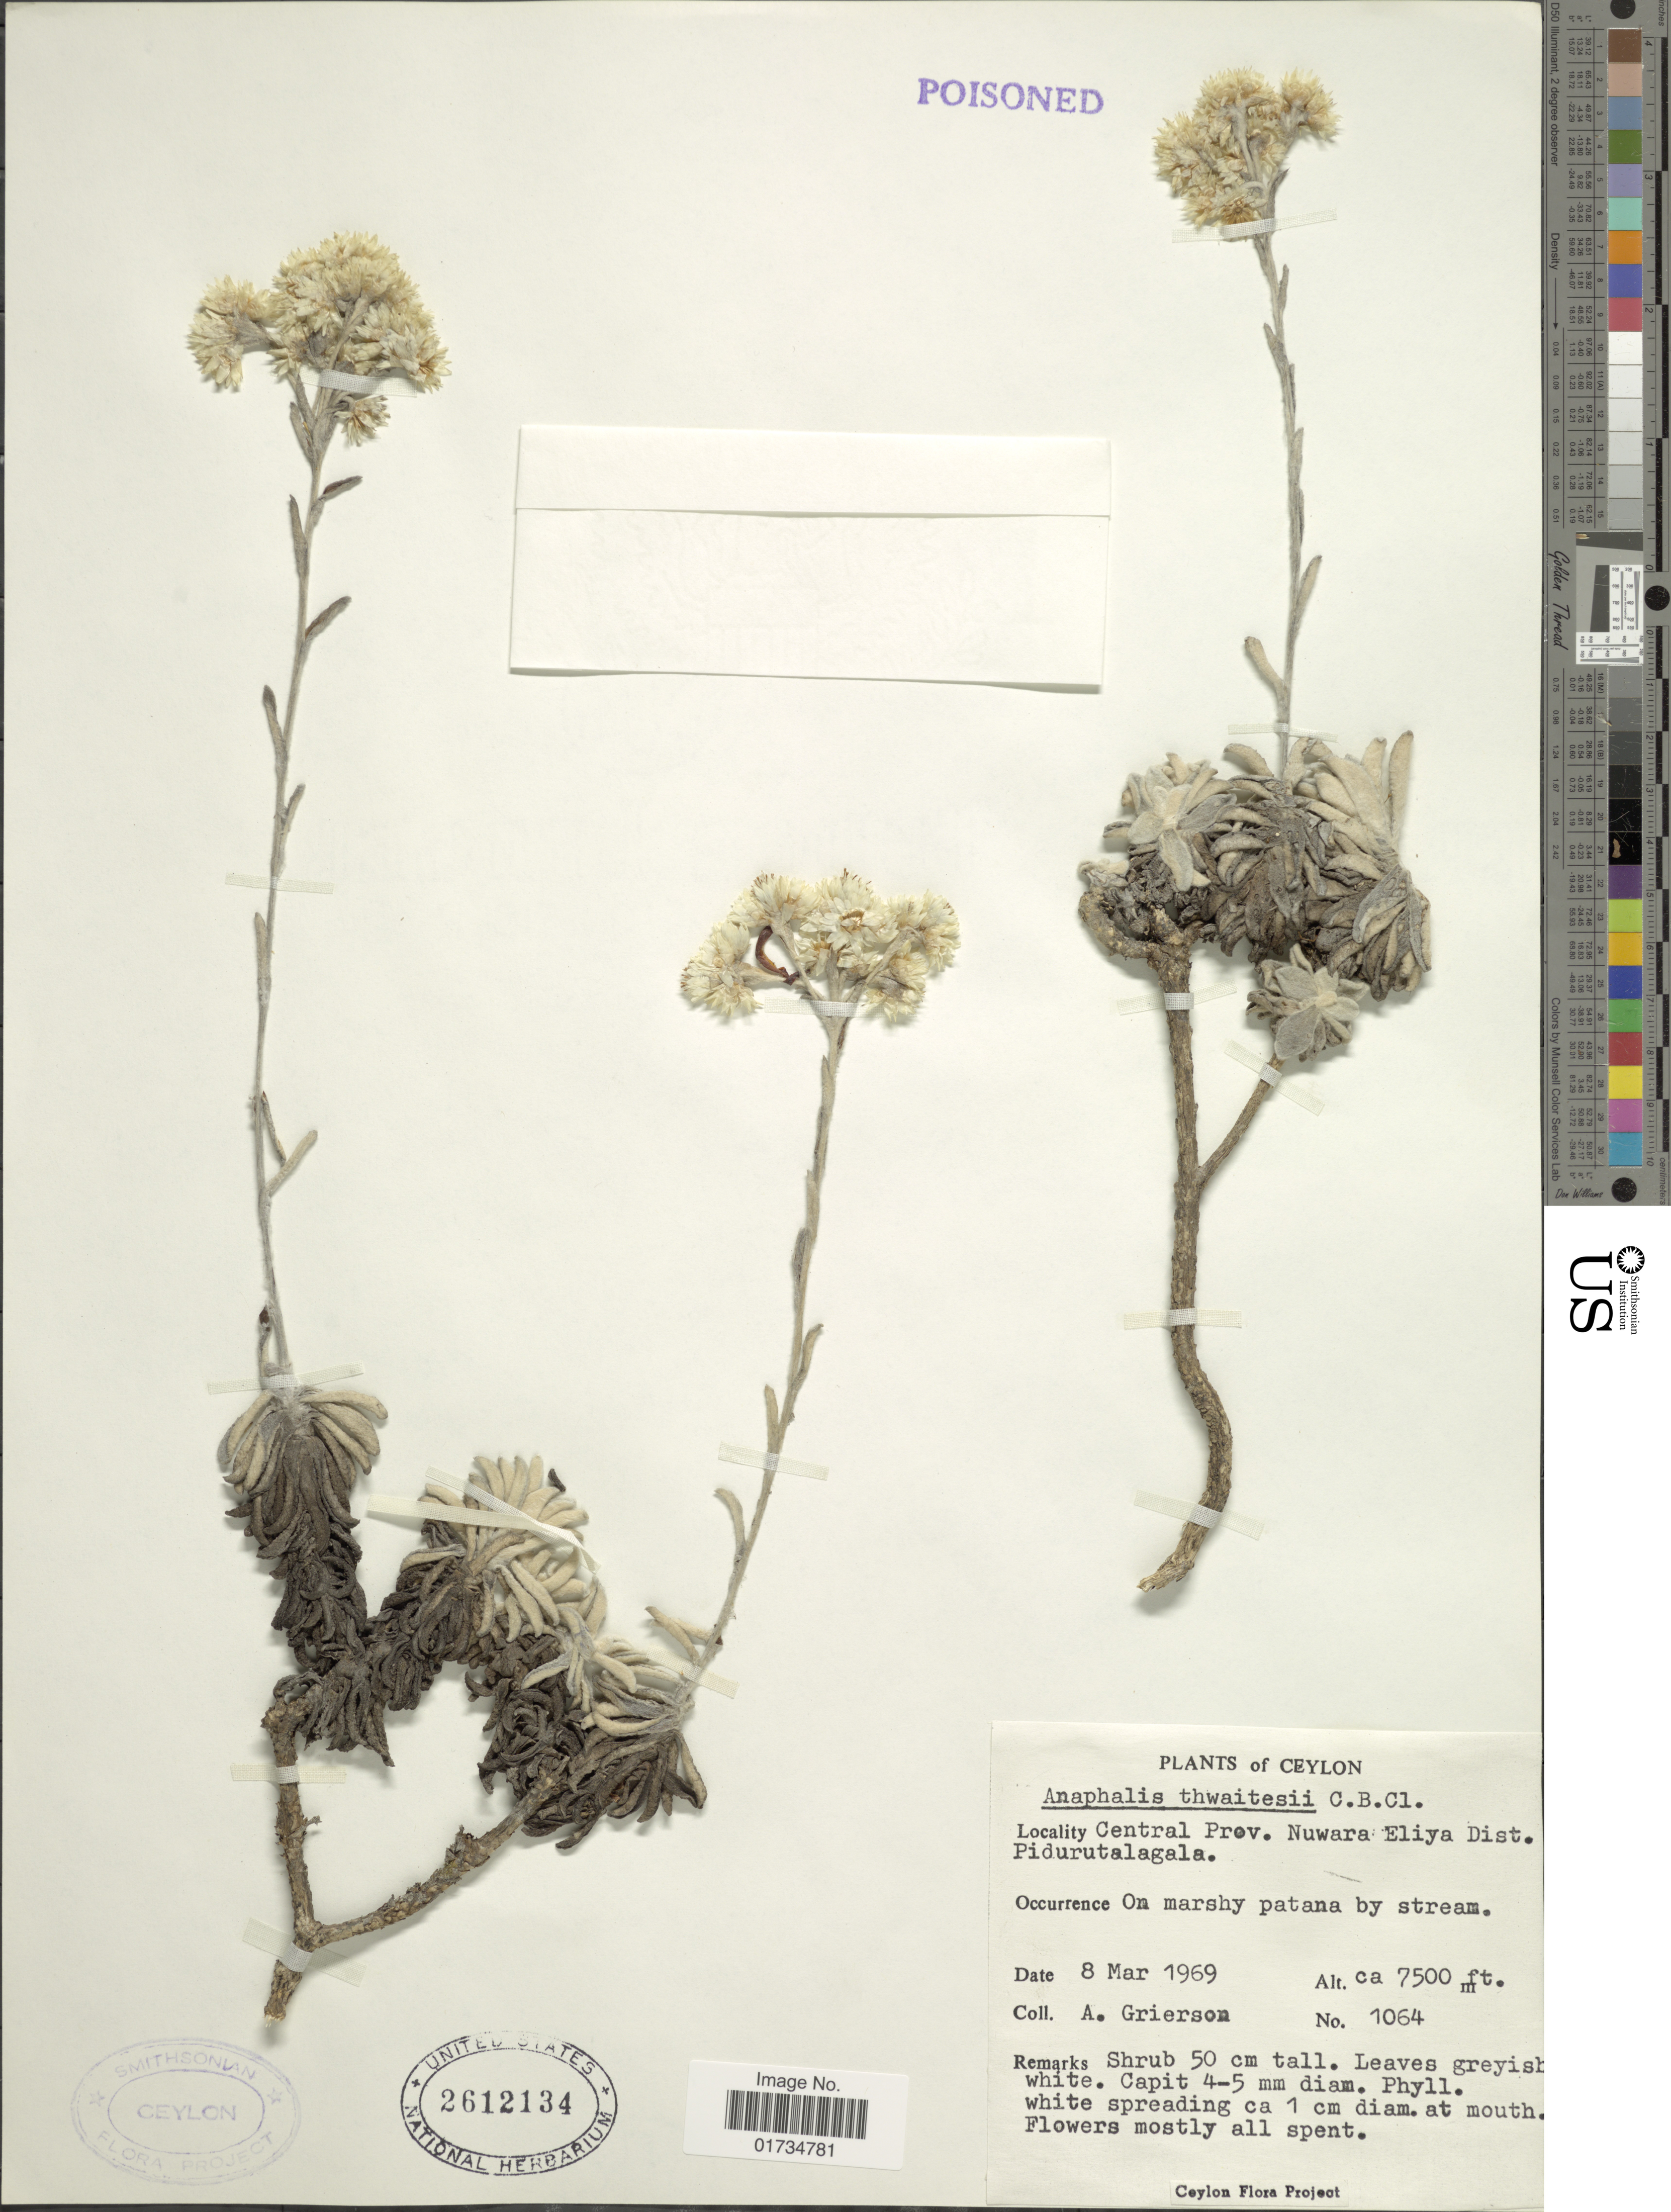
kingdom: Plantae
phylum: Tracheophyta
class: Magnoliopsida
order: Asterales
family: Asteraceae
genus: Anaphalis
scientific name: Anaphalis thwaitesii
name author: C.B. Clarke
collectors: A. Grierson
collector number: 1064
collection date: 1969-03-08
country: Sri Lanka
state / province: Central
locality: Ceylon. Central Prov. Nuwara Eliya Dist. Pidurutalagala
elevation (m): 2286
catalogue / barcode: US 2612134